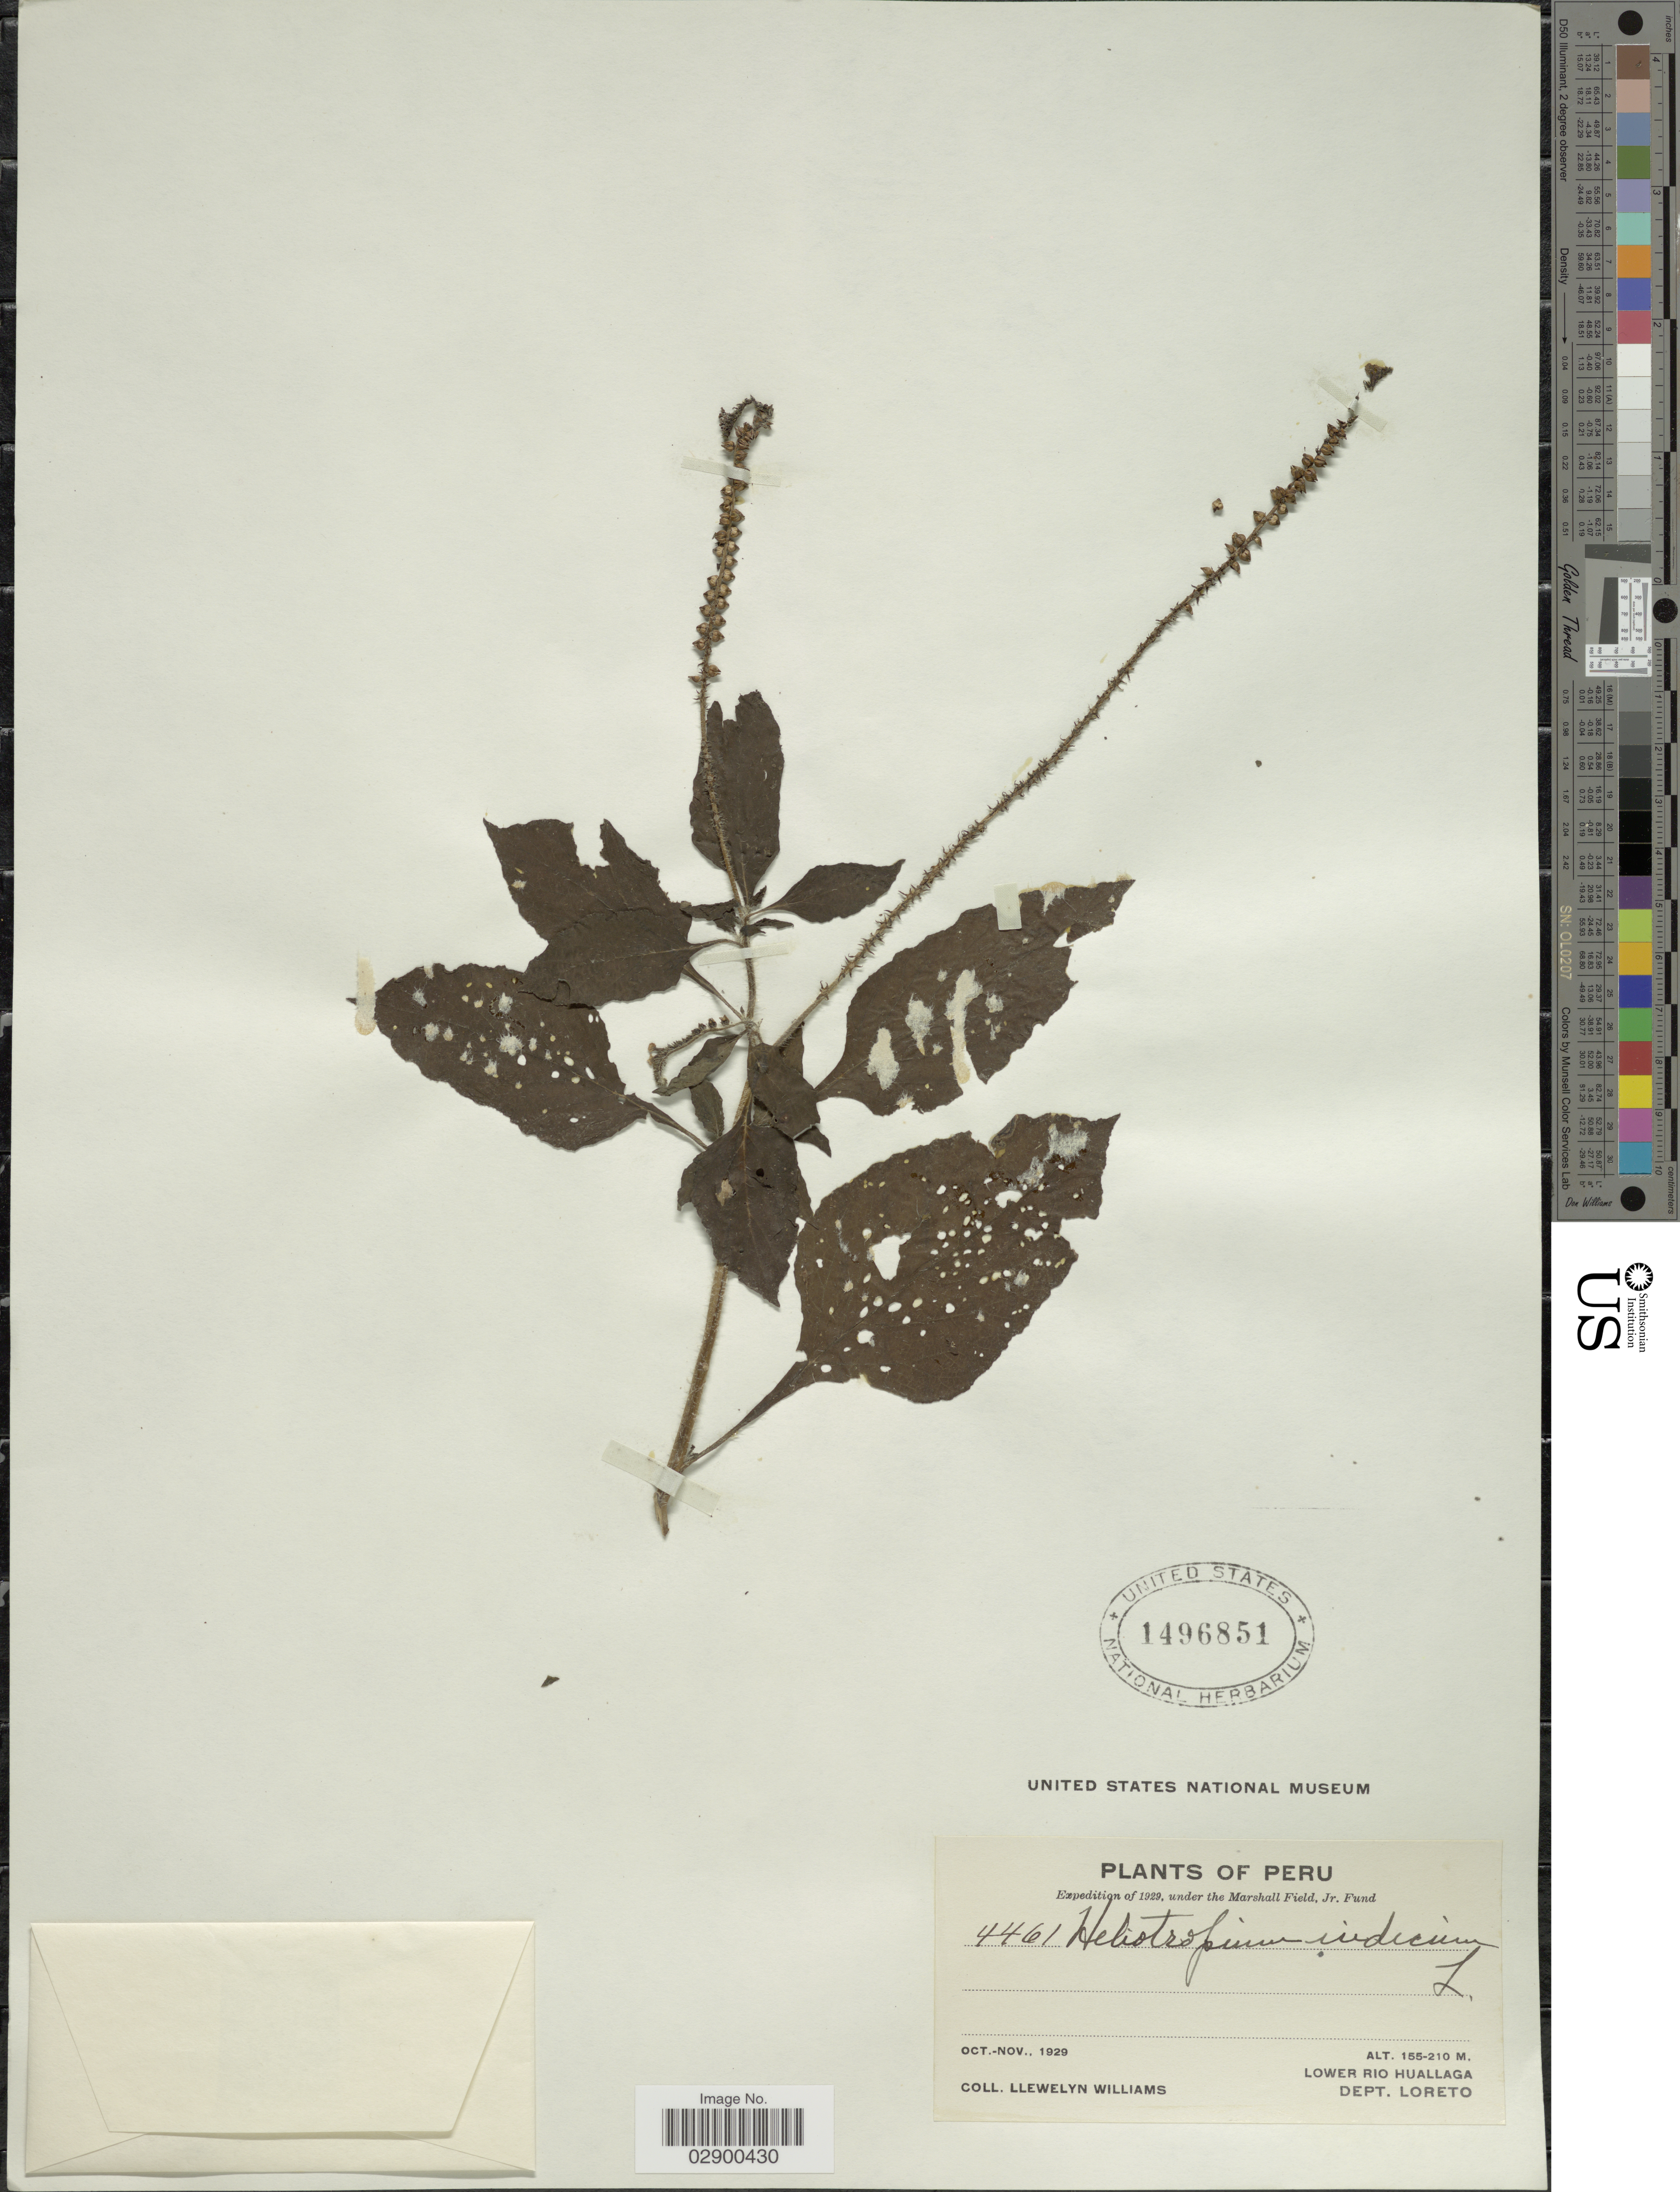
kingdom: Plantae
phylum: Tracheophyta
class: Magnoliopsida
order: Boraginales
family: Heliotropiaceae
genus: Heliotropium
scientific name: Heliotropium indicum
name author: L.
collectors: Ll. Williams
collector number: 4461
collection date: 1929-10/1929-11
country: Peru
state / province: Loreto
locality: Lower Rio Huallaga, Dept. Loreto.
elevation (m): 155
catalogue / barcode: US 1496851